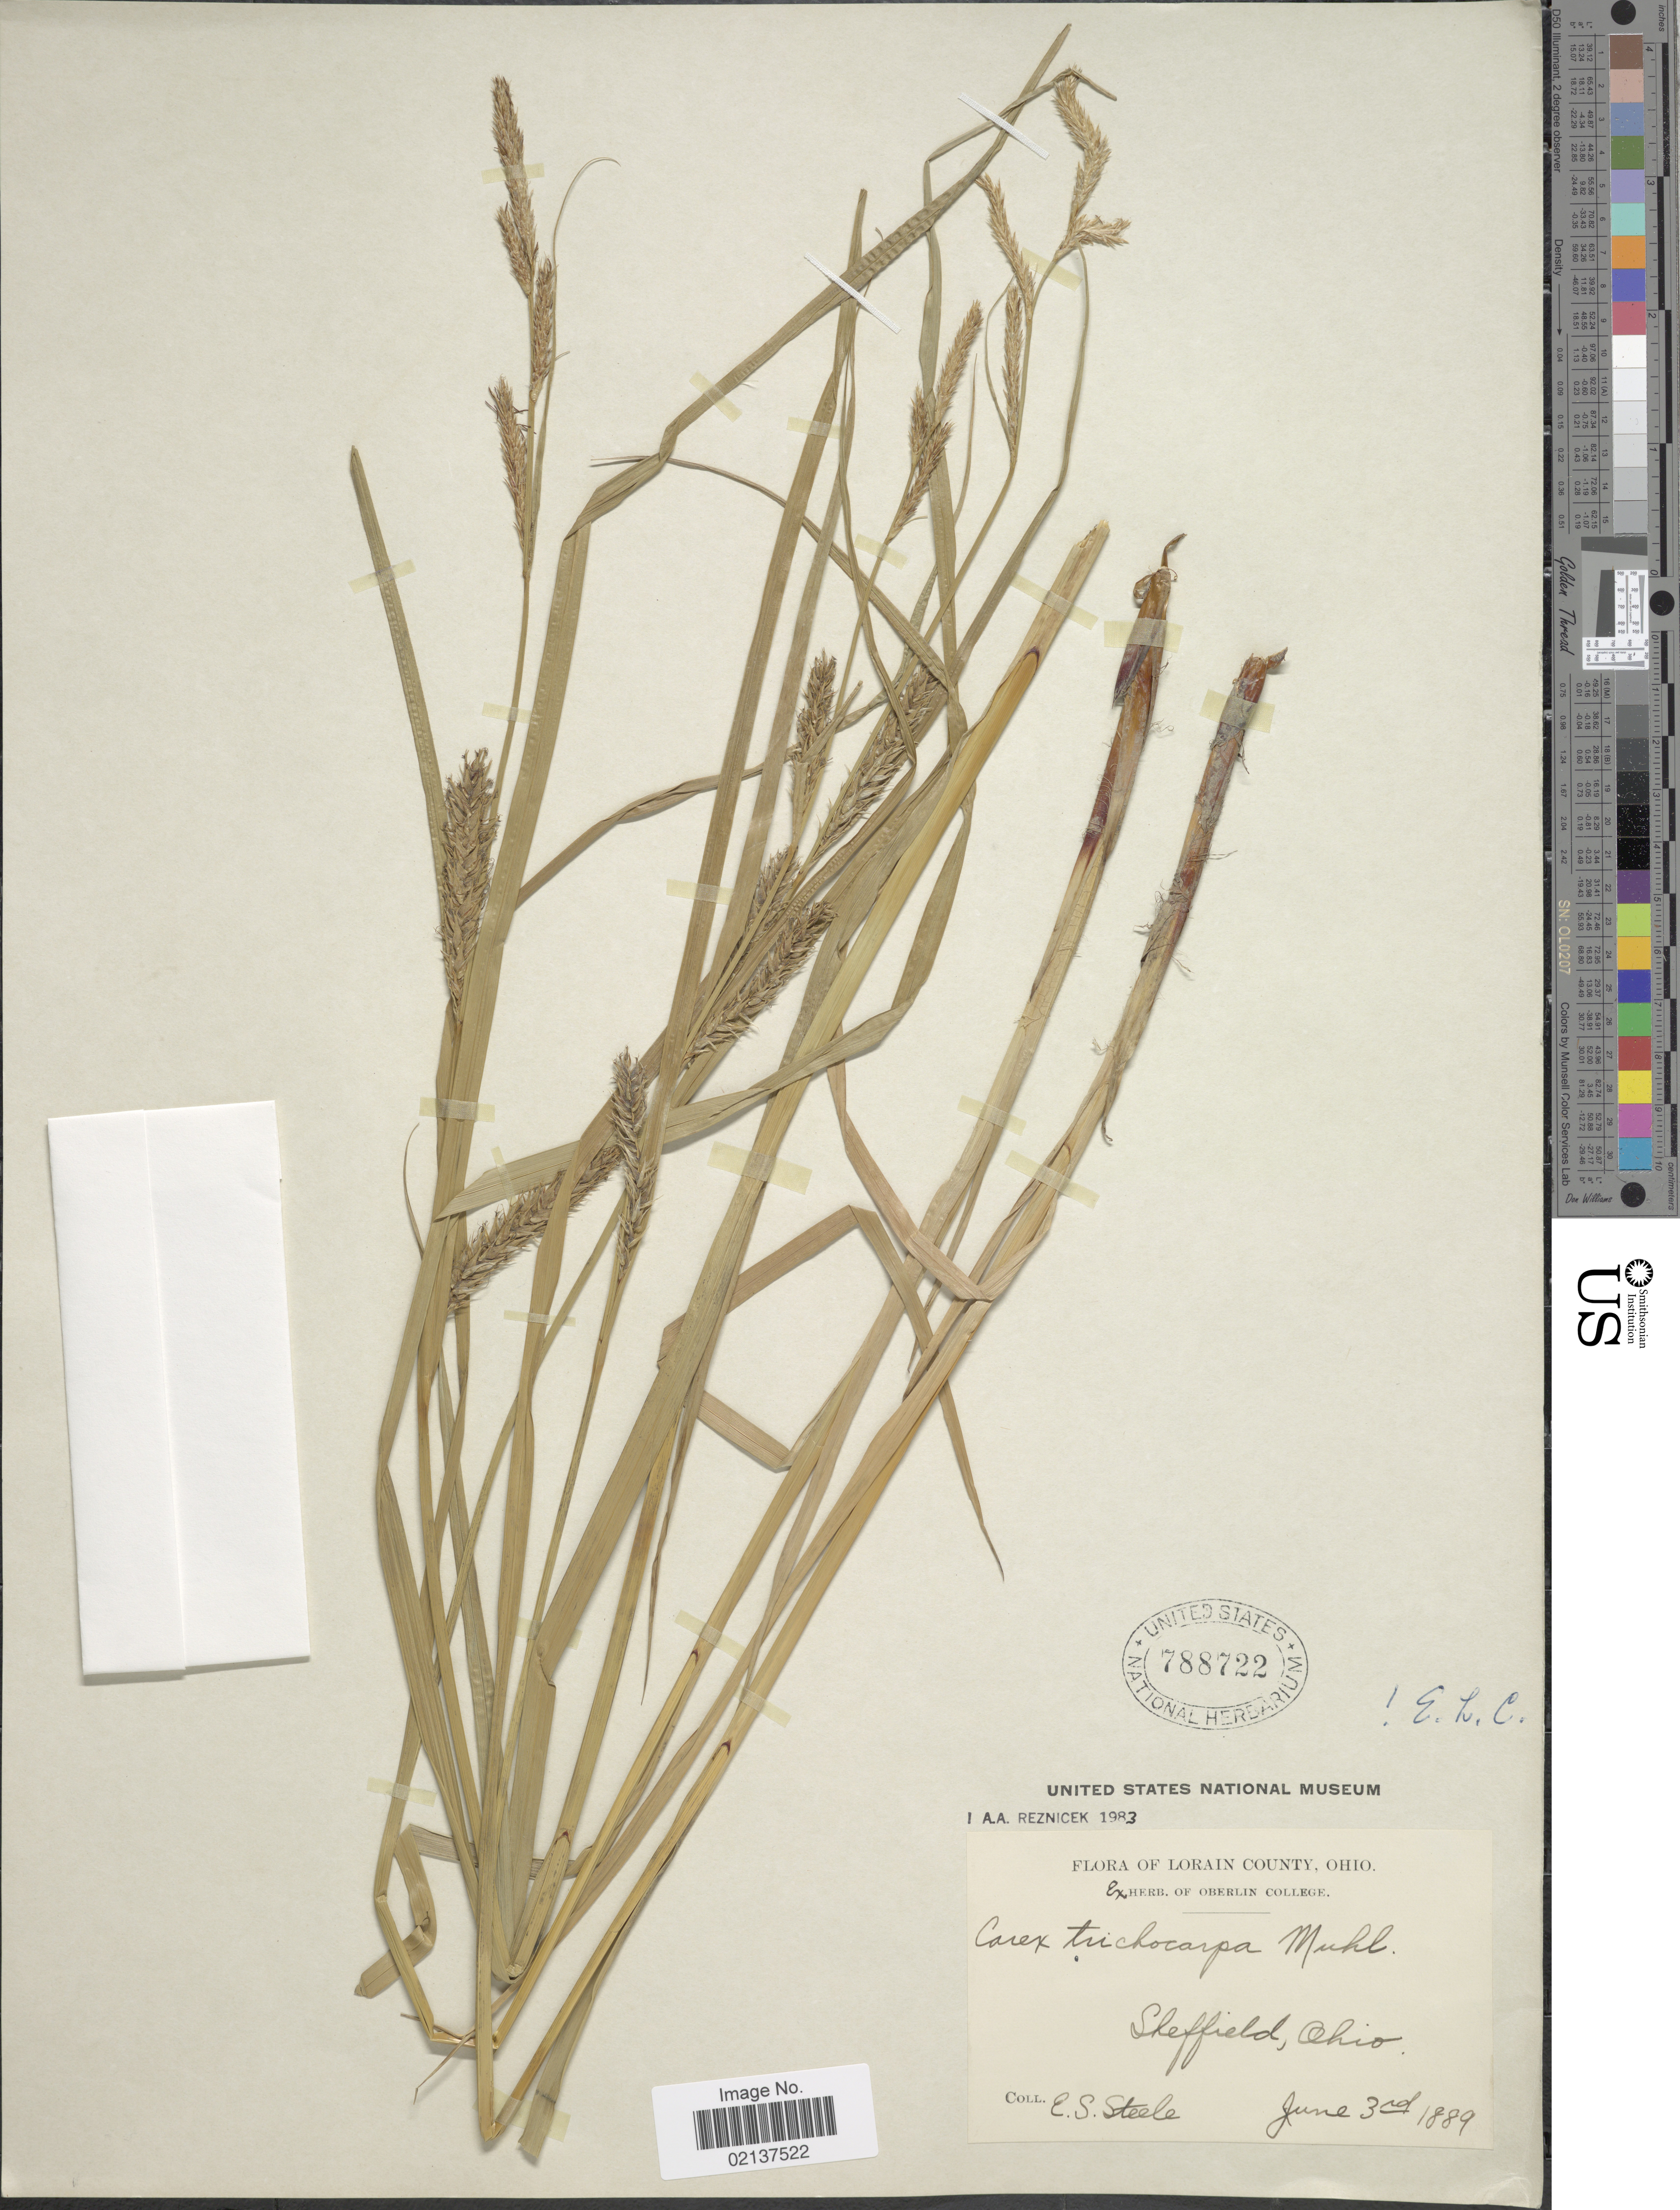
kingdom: Plantae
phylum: Tracheophyta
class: Liliopsida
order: Poales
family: Cyperaceae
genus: Carex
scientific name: Carex trichocarpa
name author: Muhl. ex Willd.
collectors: E. Steele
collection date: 1889-06-03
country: United States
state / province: Ohio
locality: Lorain County, Sheffield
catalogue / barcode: US 788722